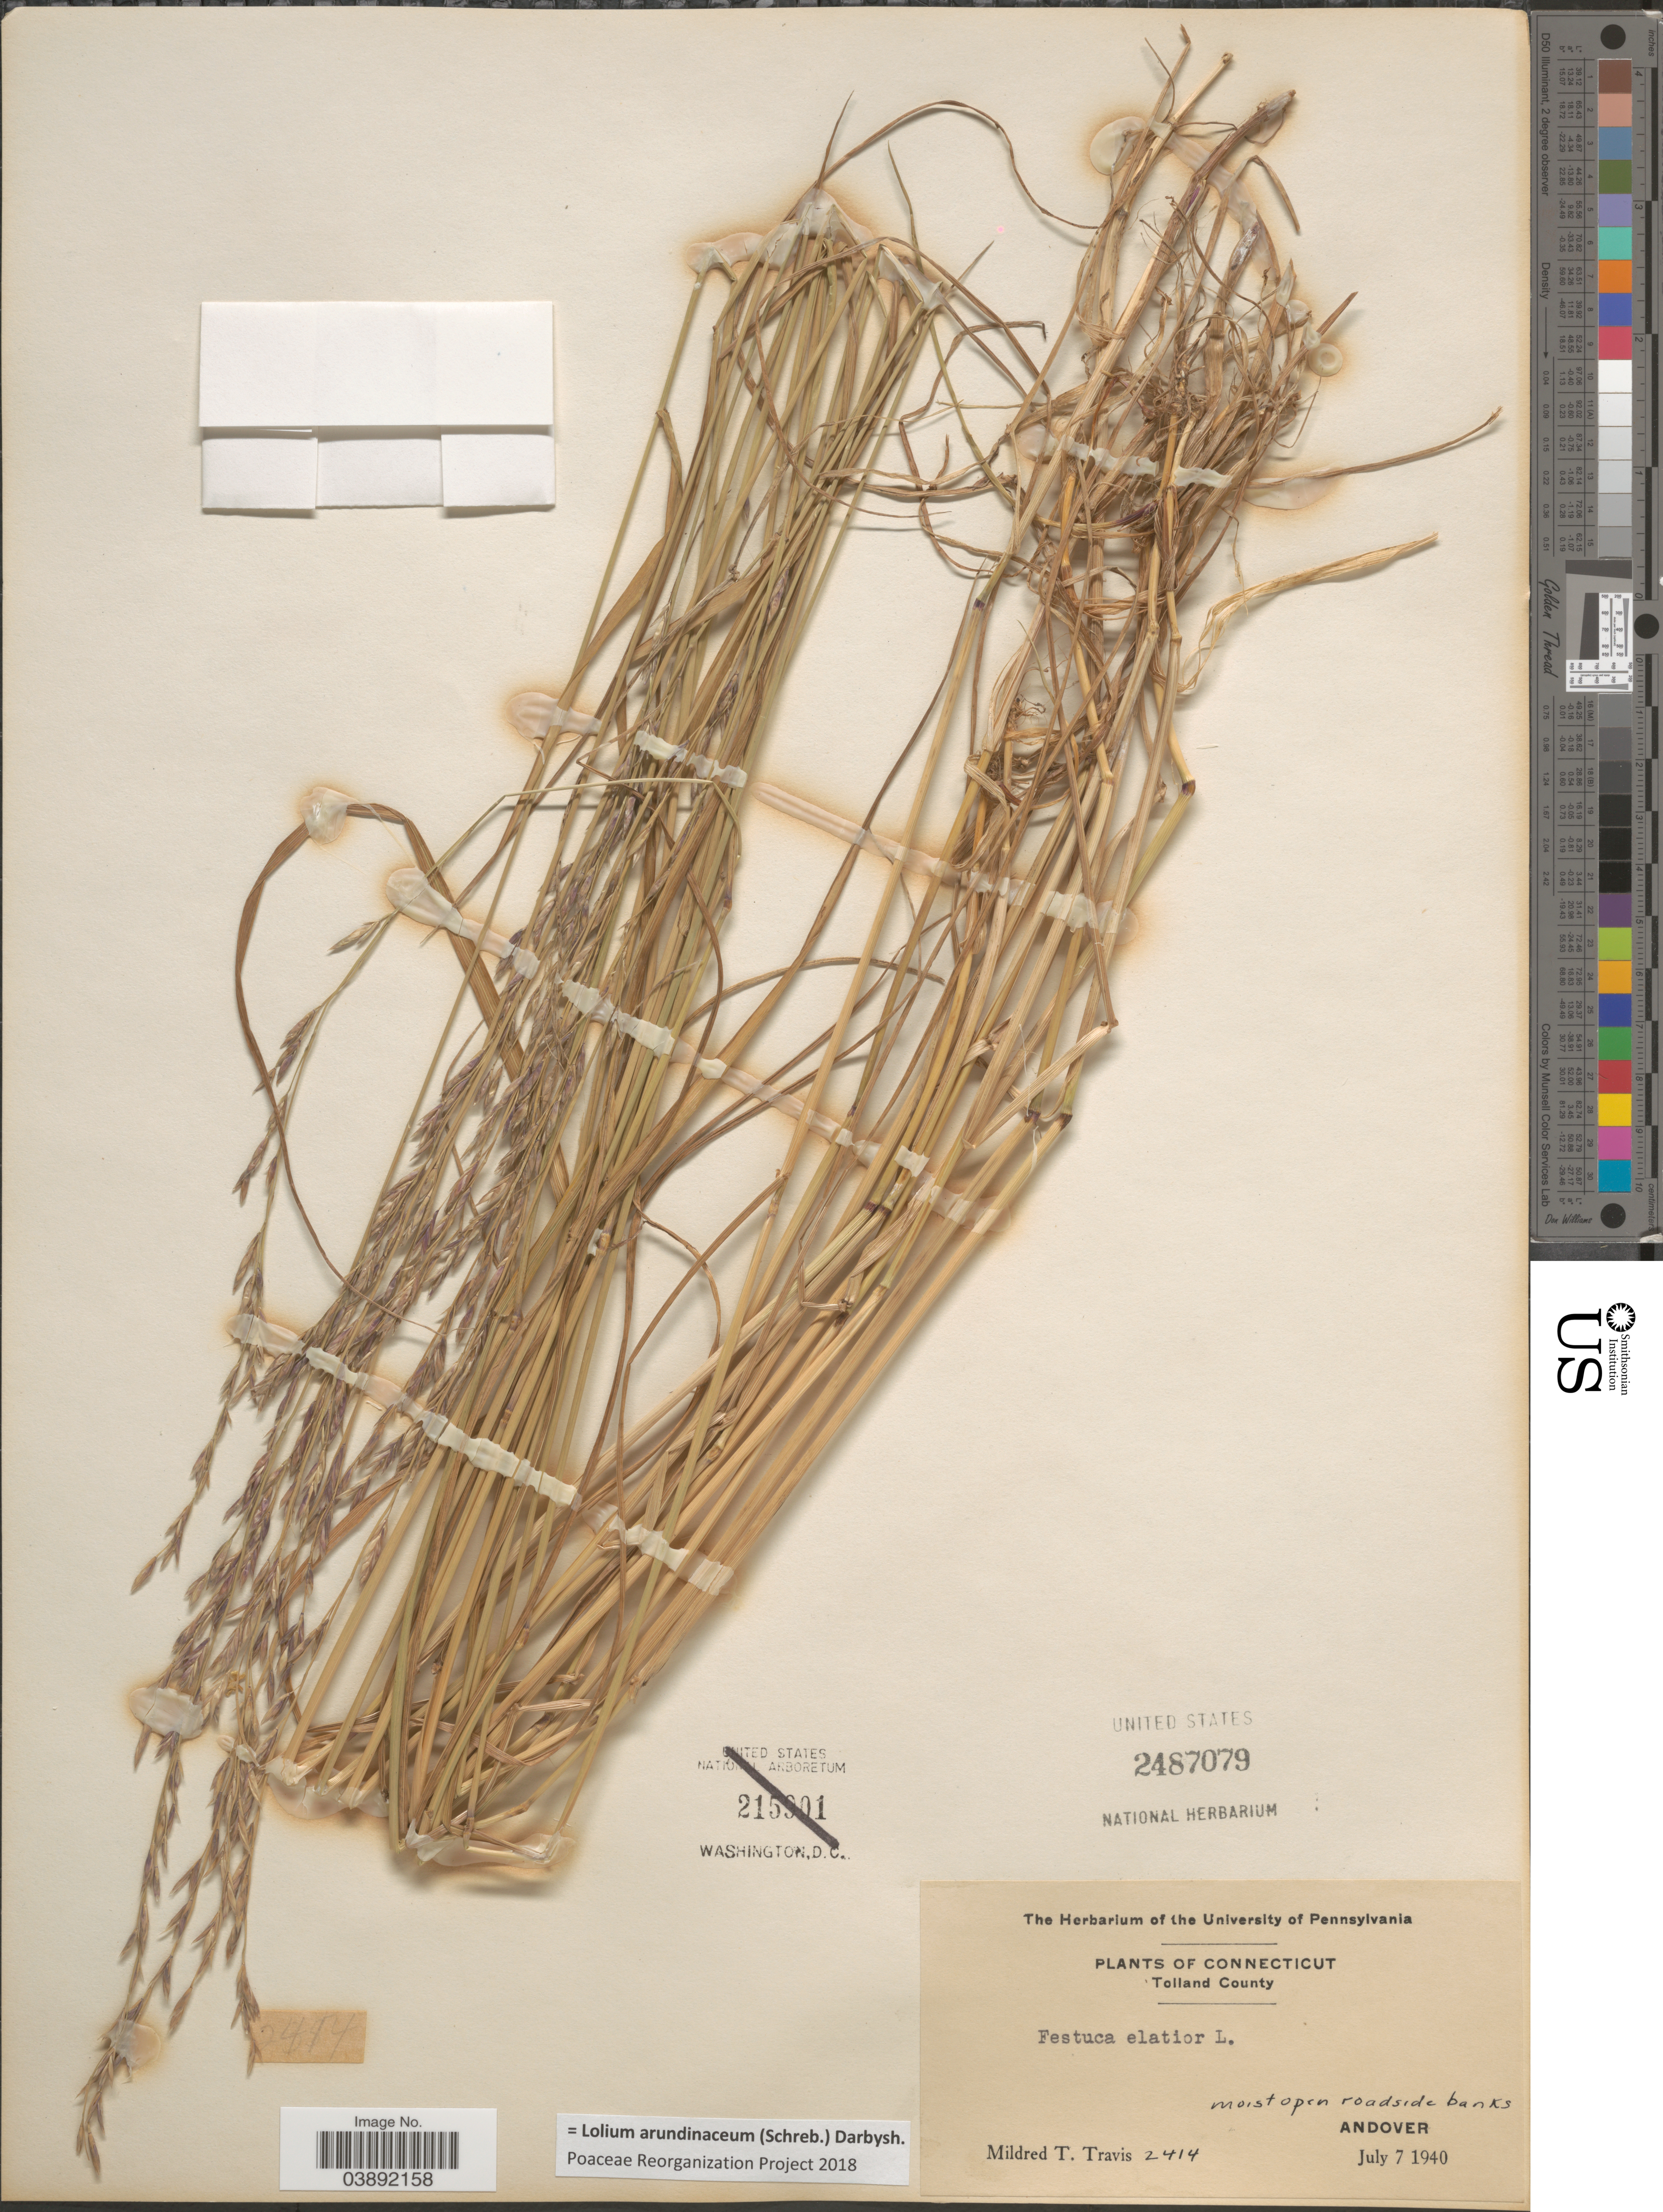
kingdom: Plantae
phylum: Tracheophyta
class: Liliopsida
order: Poales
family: Poaceae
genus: Lolium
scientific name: Lolium arundinaceum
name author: (Schreb.) Darbysh.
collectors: M. Travis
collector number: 2414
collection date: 1940-07-07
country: United States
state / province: Connecticut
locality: Tolland County. Moist open roadside banks. Andover.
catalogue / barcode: US 2487079